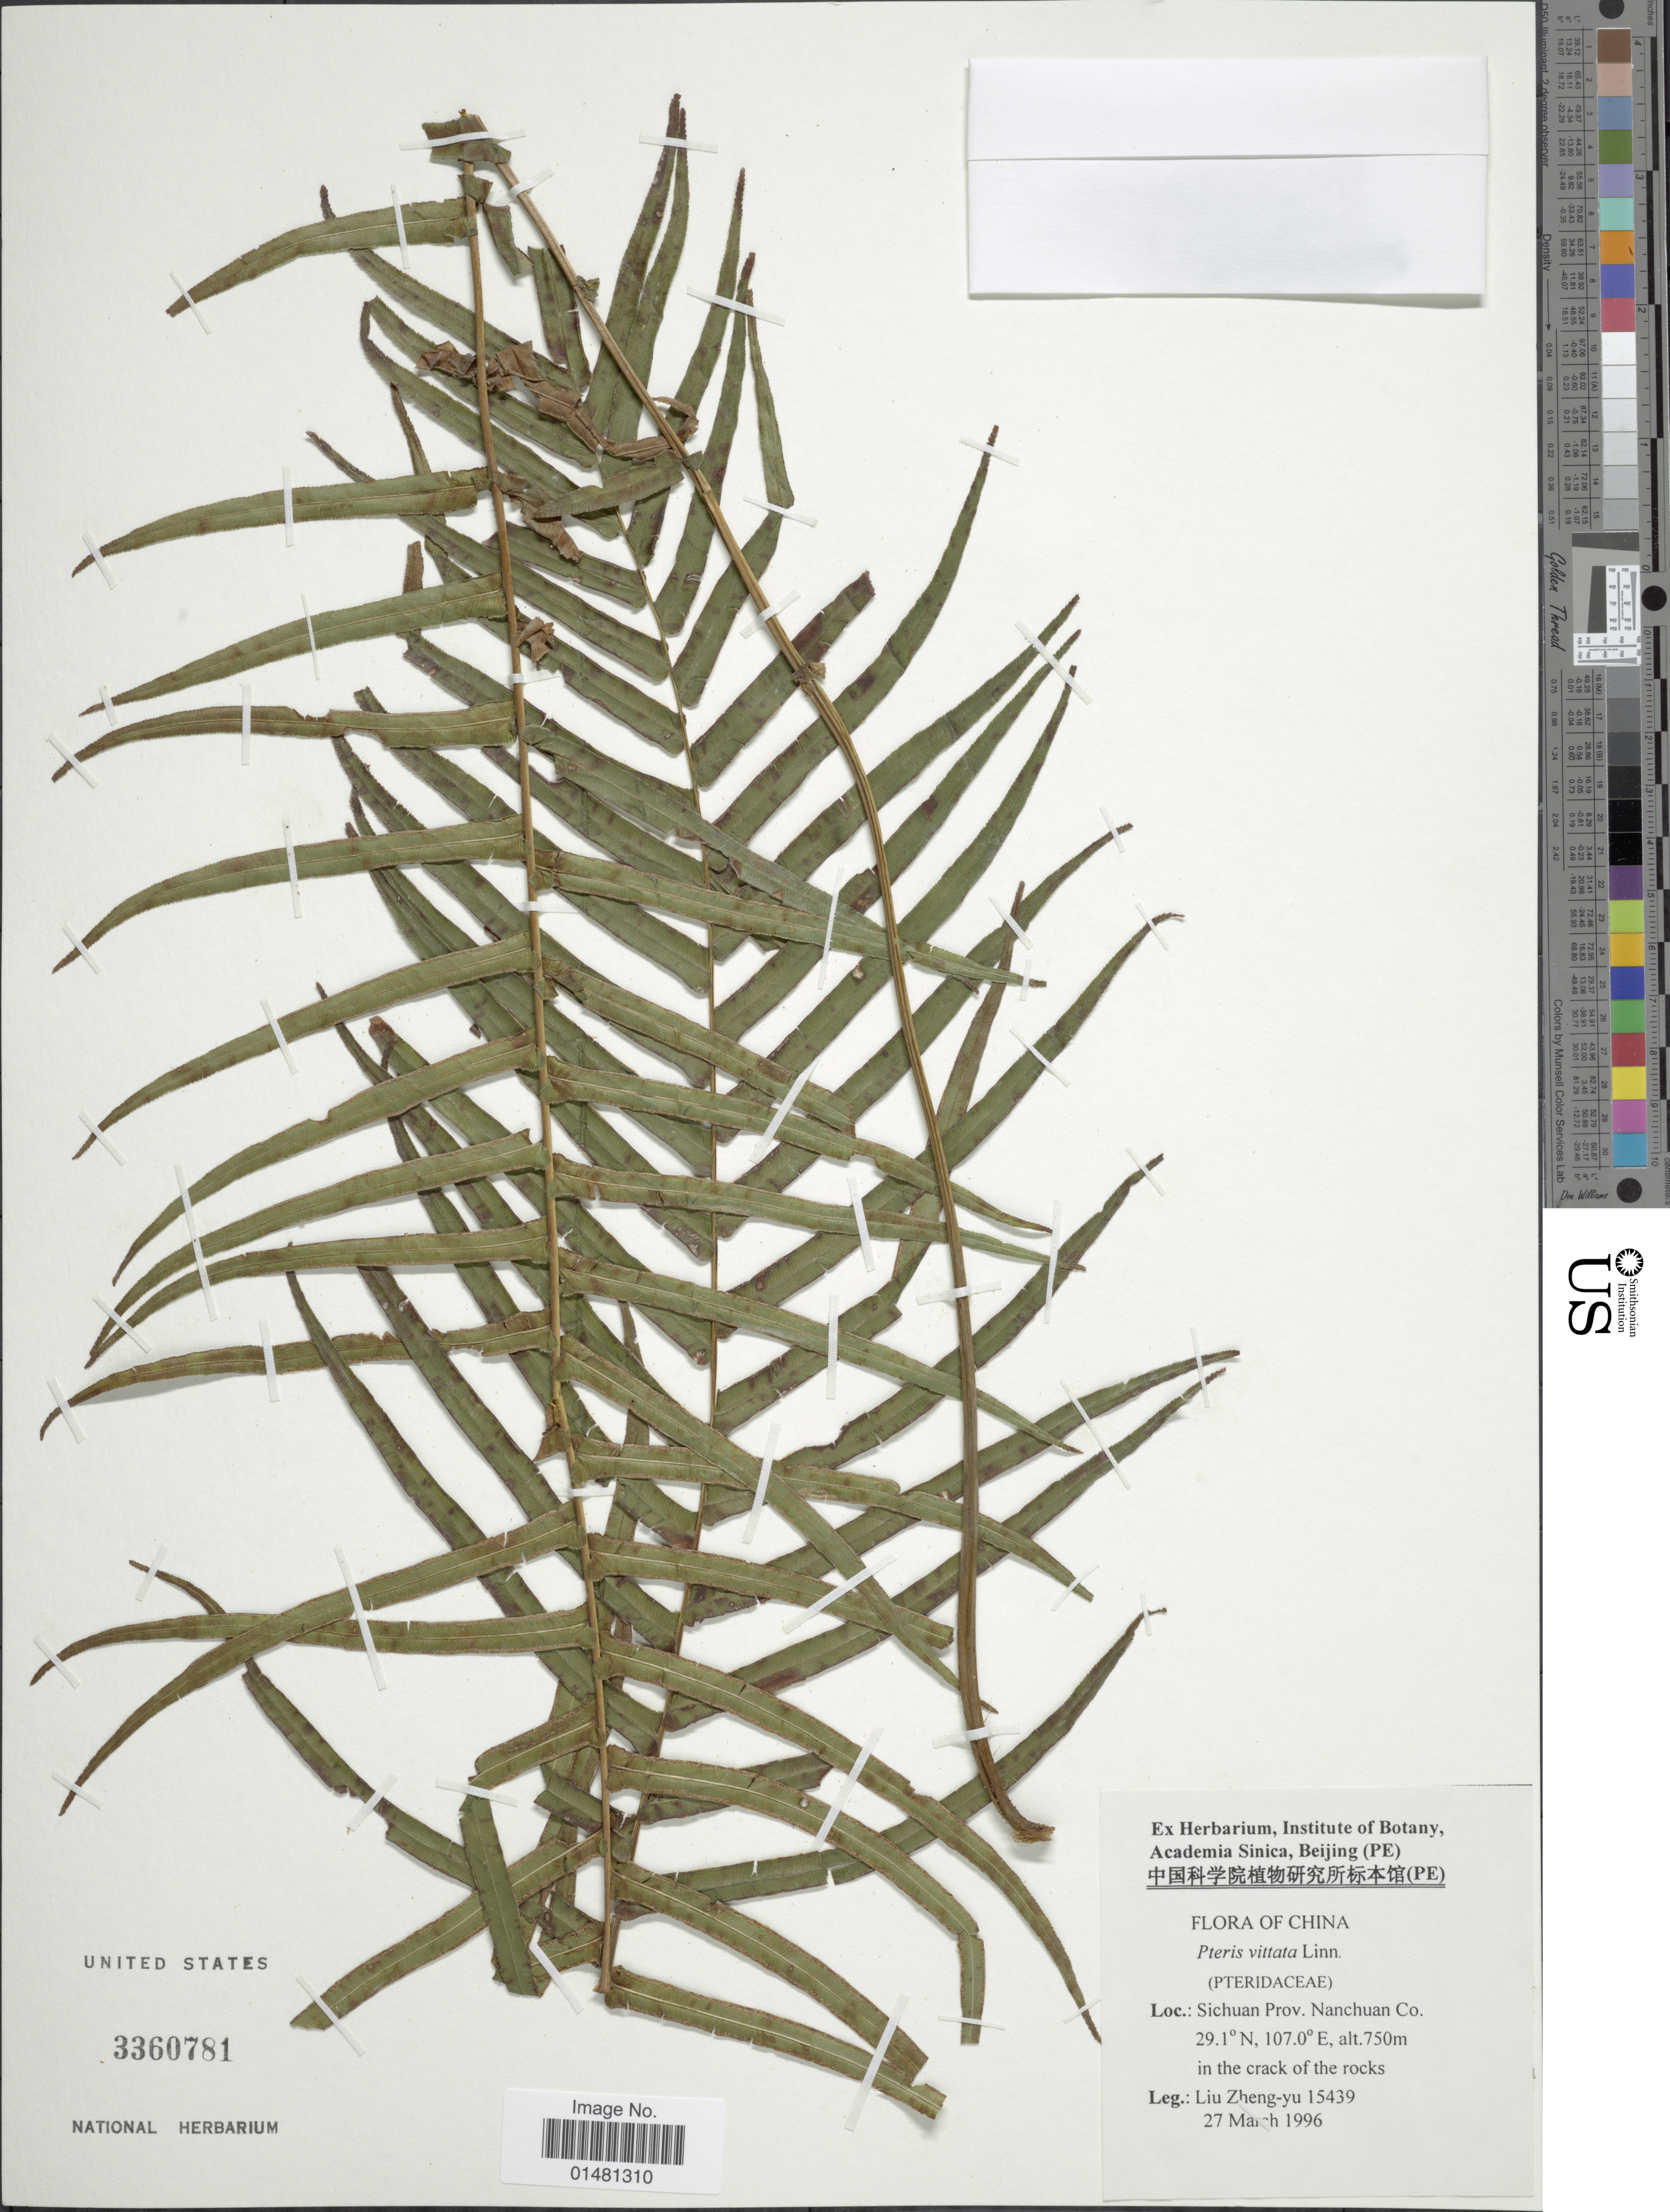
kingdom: Plantae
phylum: Tracheophyta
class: Polypodiopsida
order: Polypodiales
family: Pteridaceae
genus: Pteris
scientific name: Pteris vittata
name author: L.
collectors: Z. Y. Liu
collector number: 15439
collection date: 1996-03-27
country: China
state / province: Sichuan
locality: Nanchuan Co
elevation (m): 750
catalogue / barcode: US 3360781